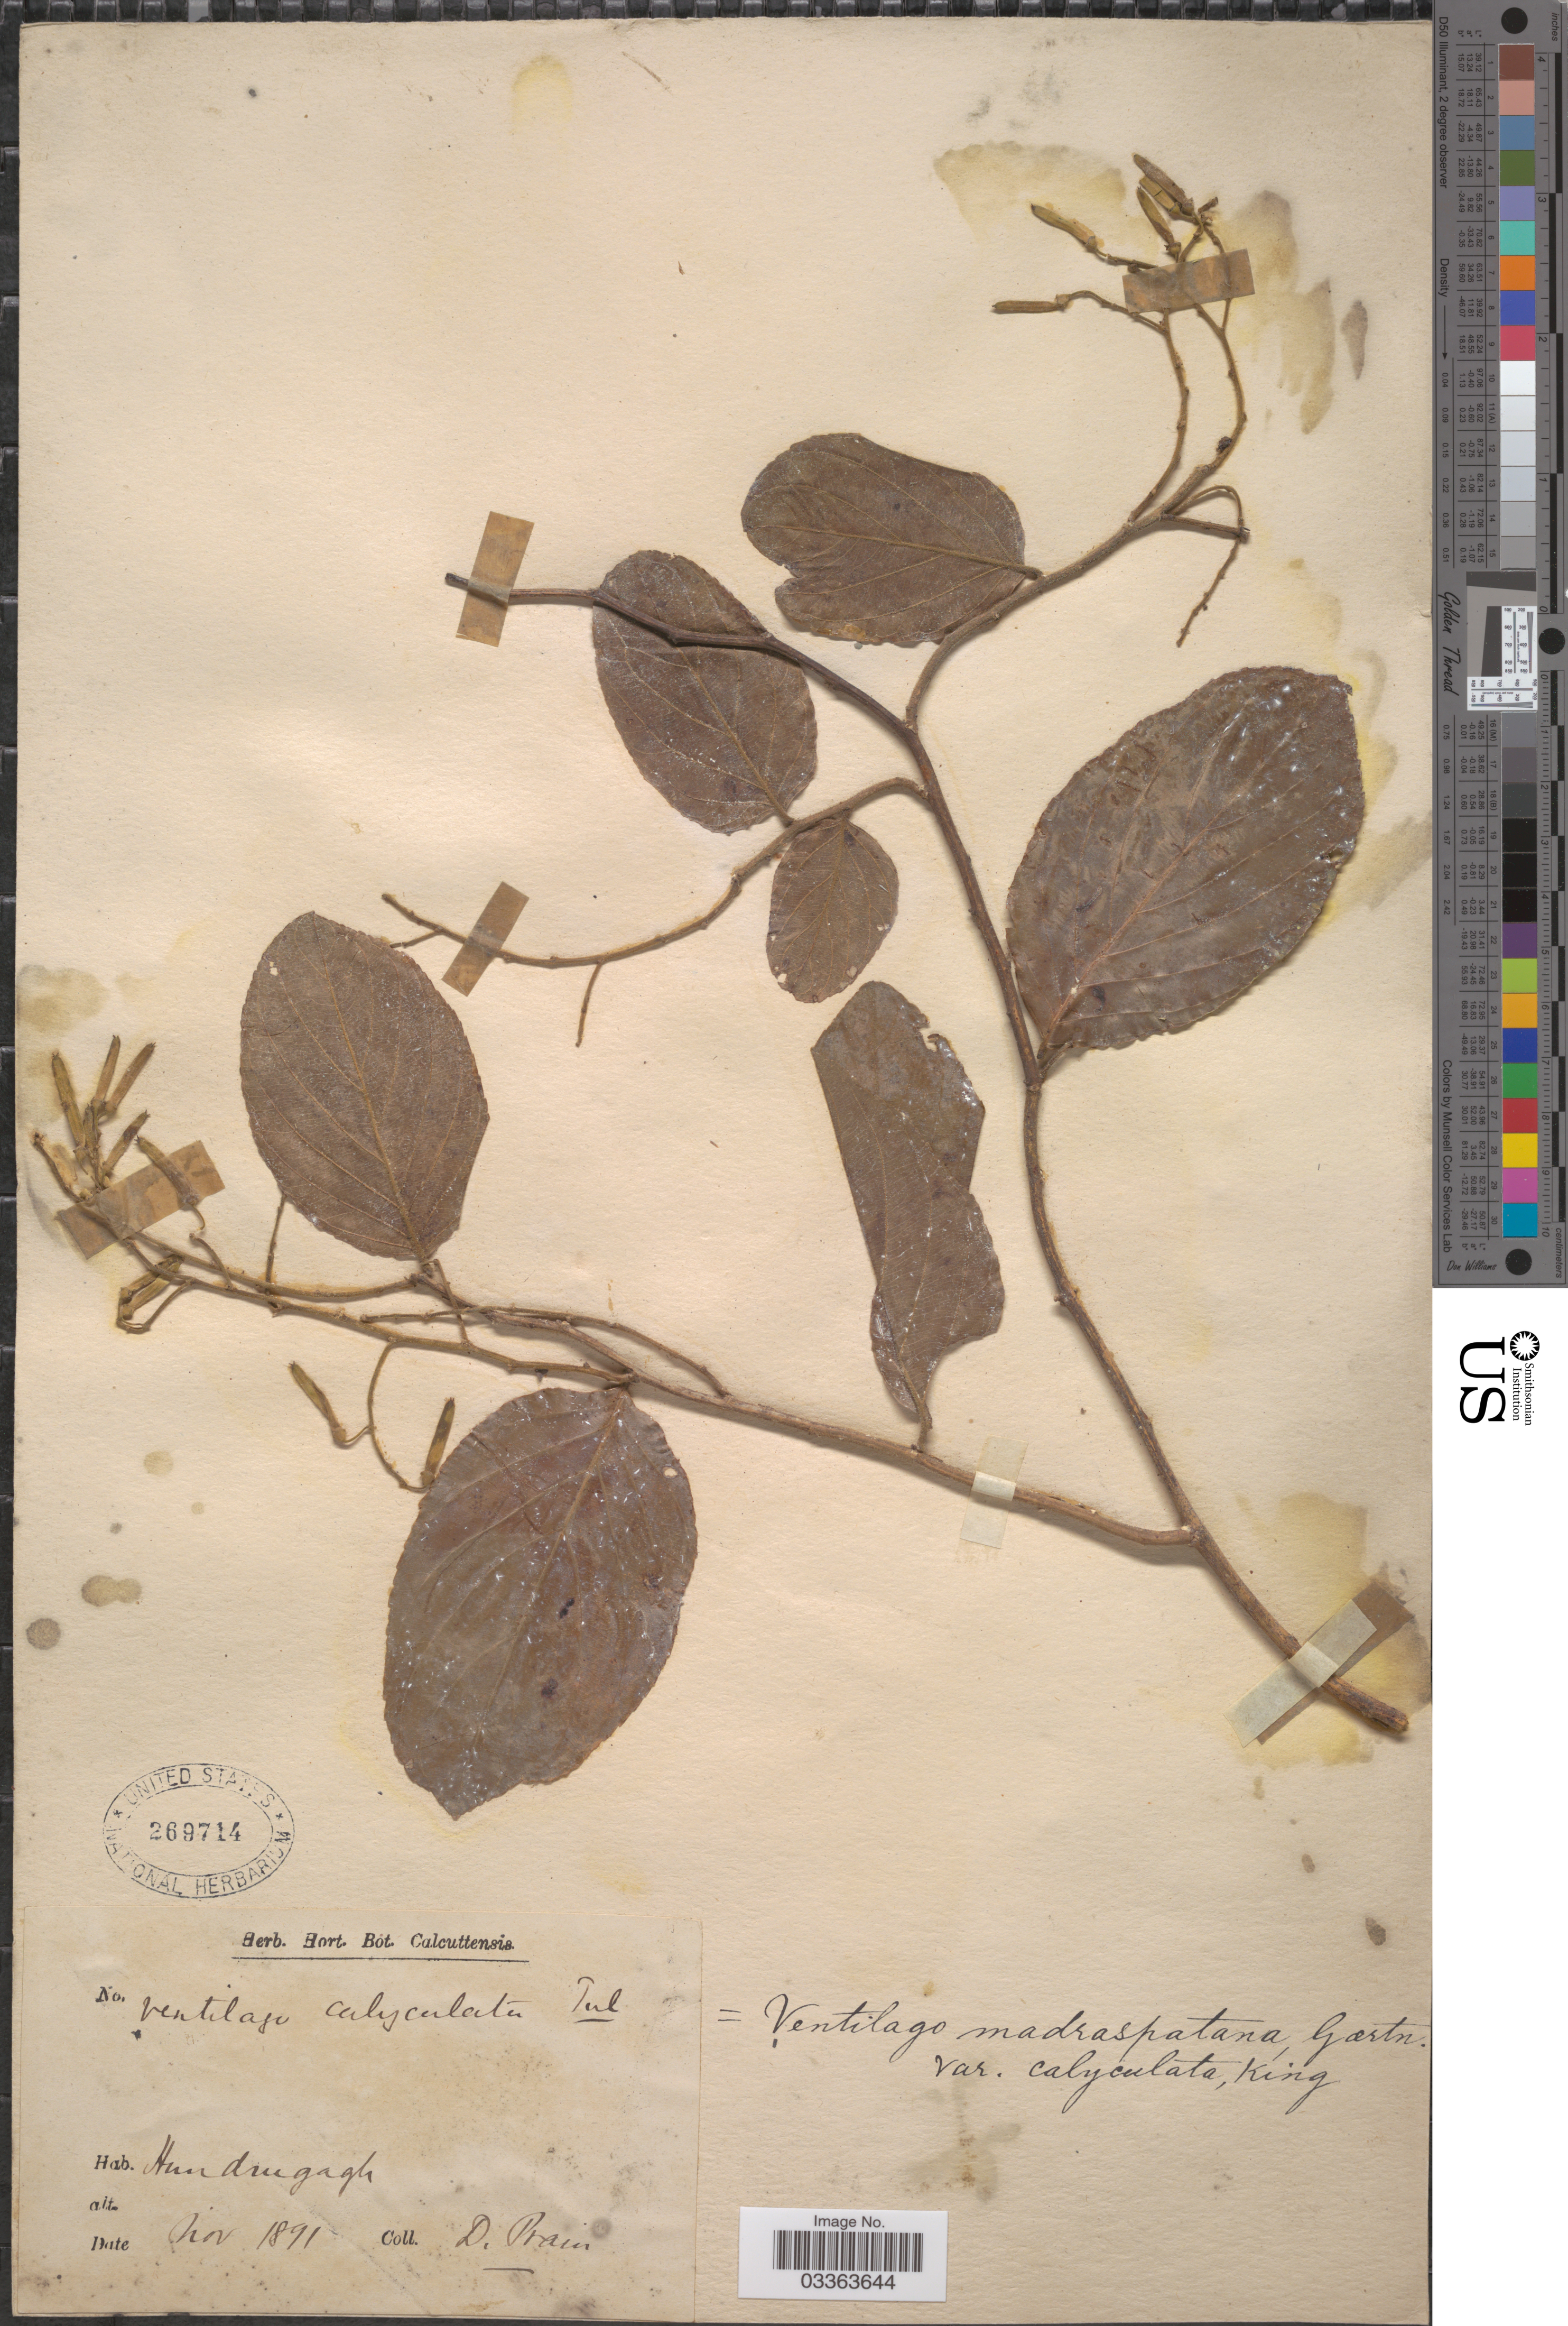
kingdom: Plantae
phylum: Tracheophyta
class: Magnoliopsida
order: Rosales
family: Rhamnaceae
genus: Ventilago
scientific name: Ventilago madraspatana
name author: Gaertn.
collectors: D. Prain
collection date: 1891-11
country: India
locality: Hundrugagh.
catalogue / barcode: US 269714